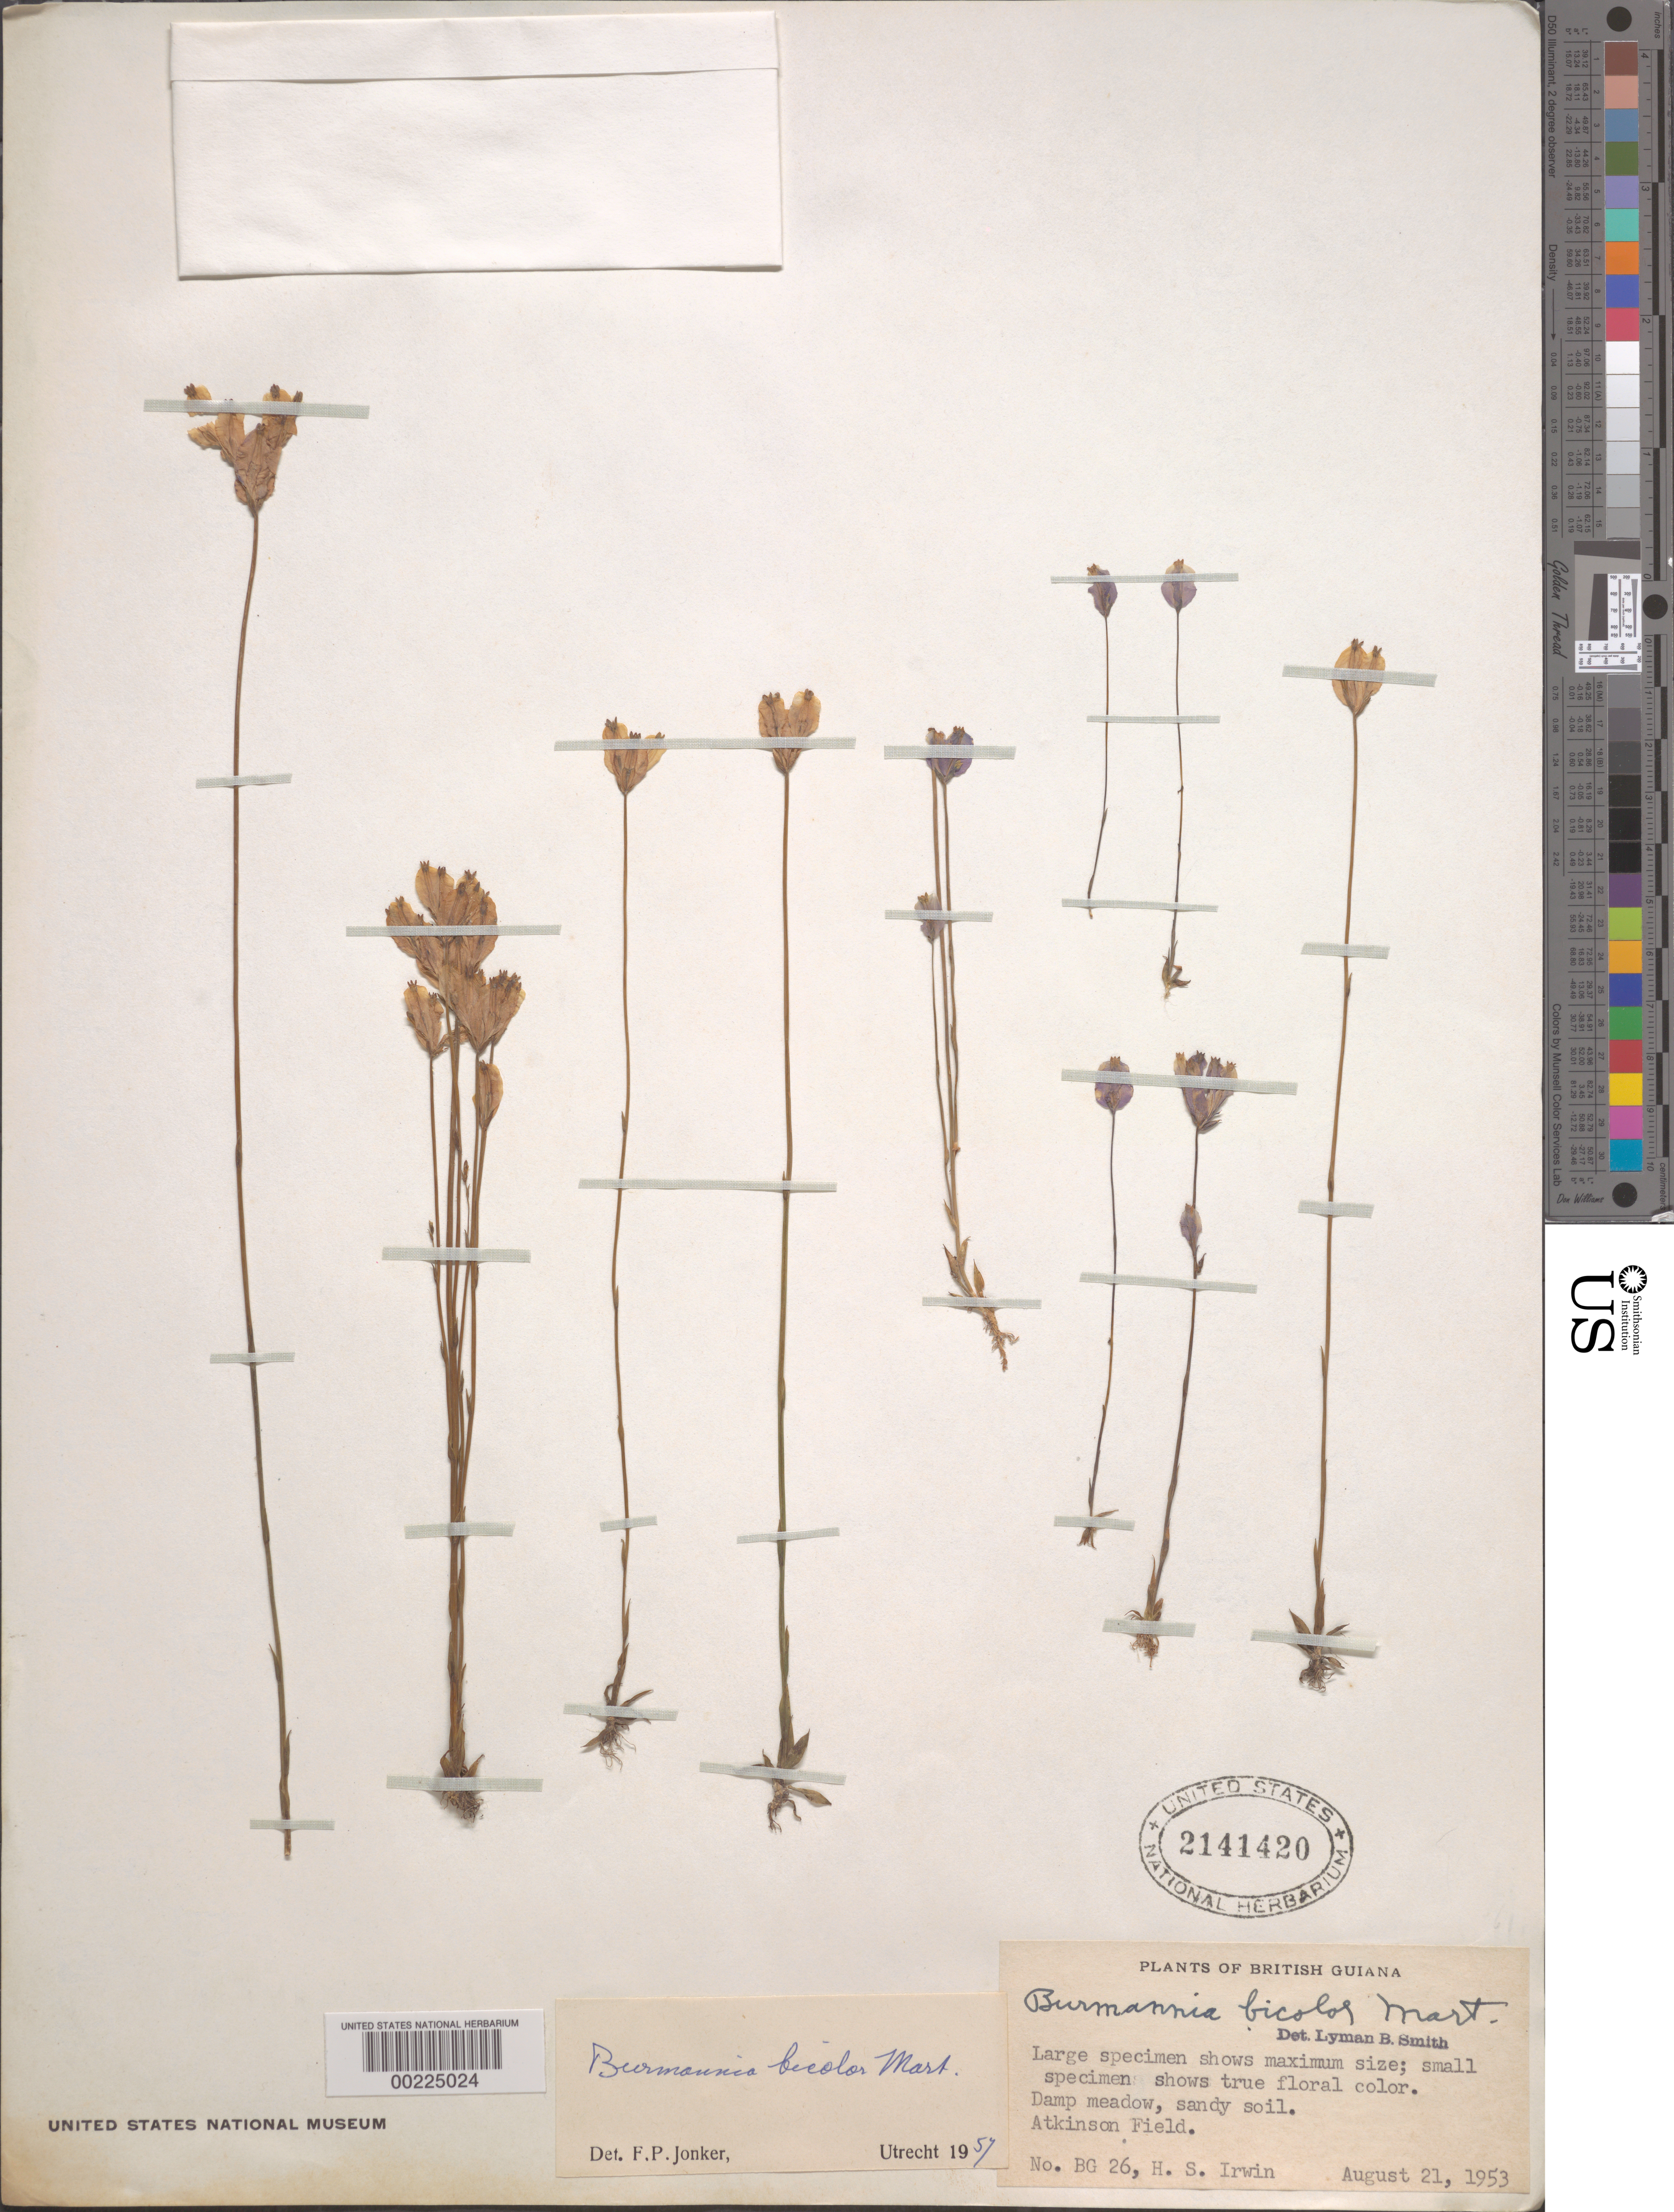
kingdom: Plantae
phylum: Tracheophyta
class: Liliopsida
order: Dioscoreales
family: Burmanniaceae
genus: Burmannia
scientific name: Burmannia bicolor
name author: Mart.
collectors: H. Irwin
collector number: Bg 26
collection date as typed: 21 Aug 1953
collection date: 1953-08-21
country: Guyana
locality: Atkinson field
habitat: Damp meadow, sandy soil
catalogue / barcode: US 2141420